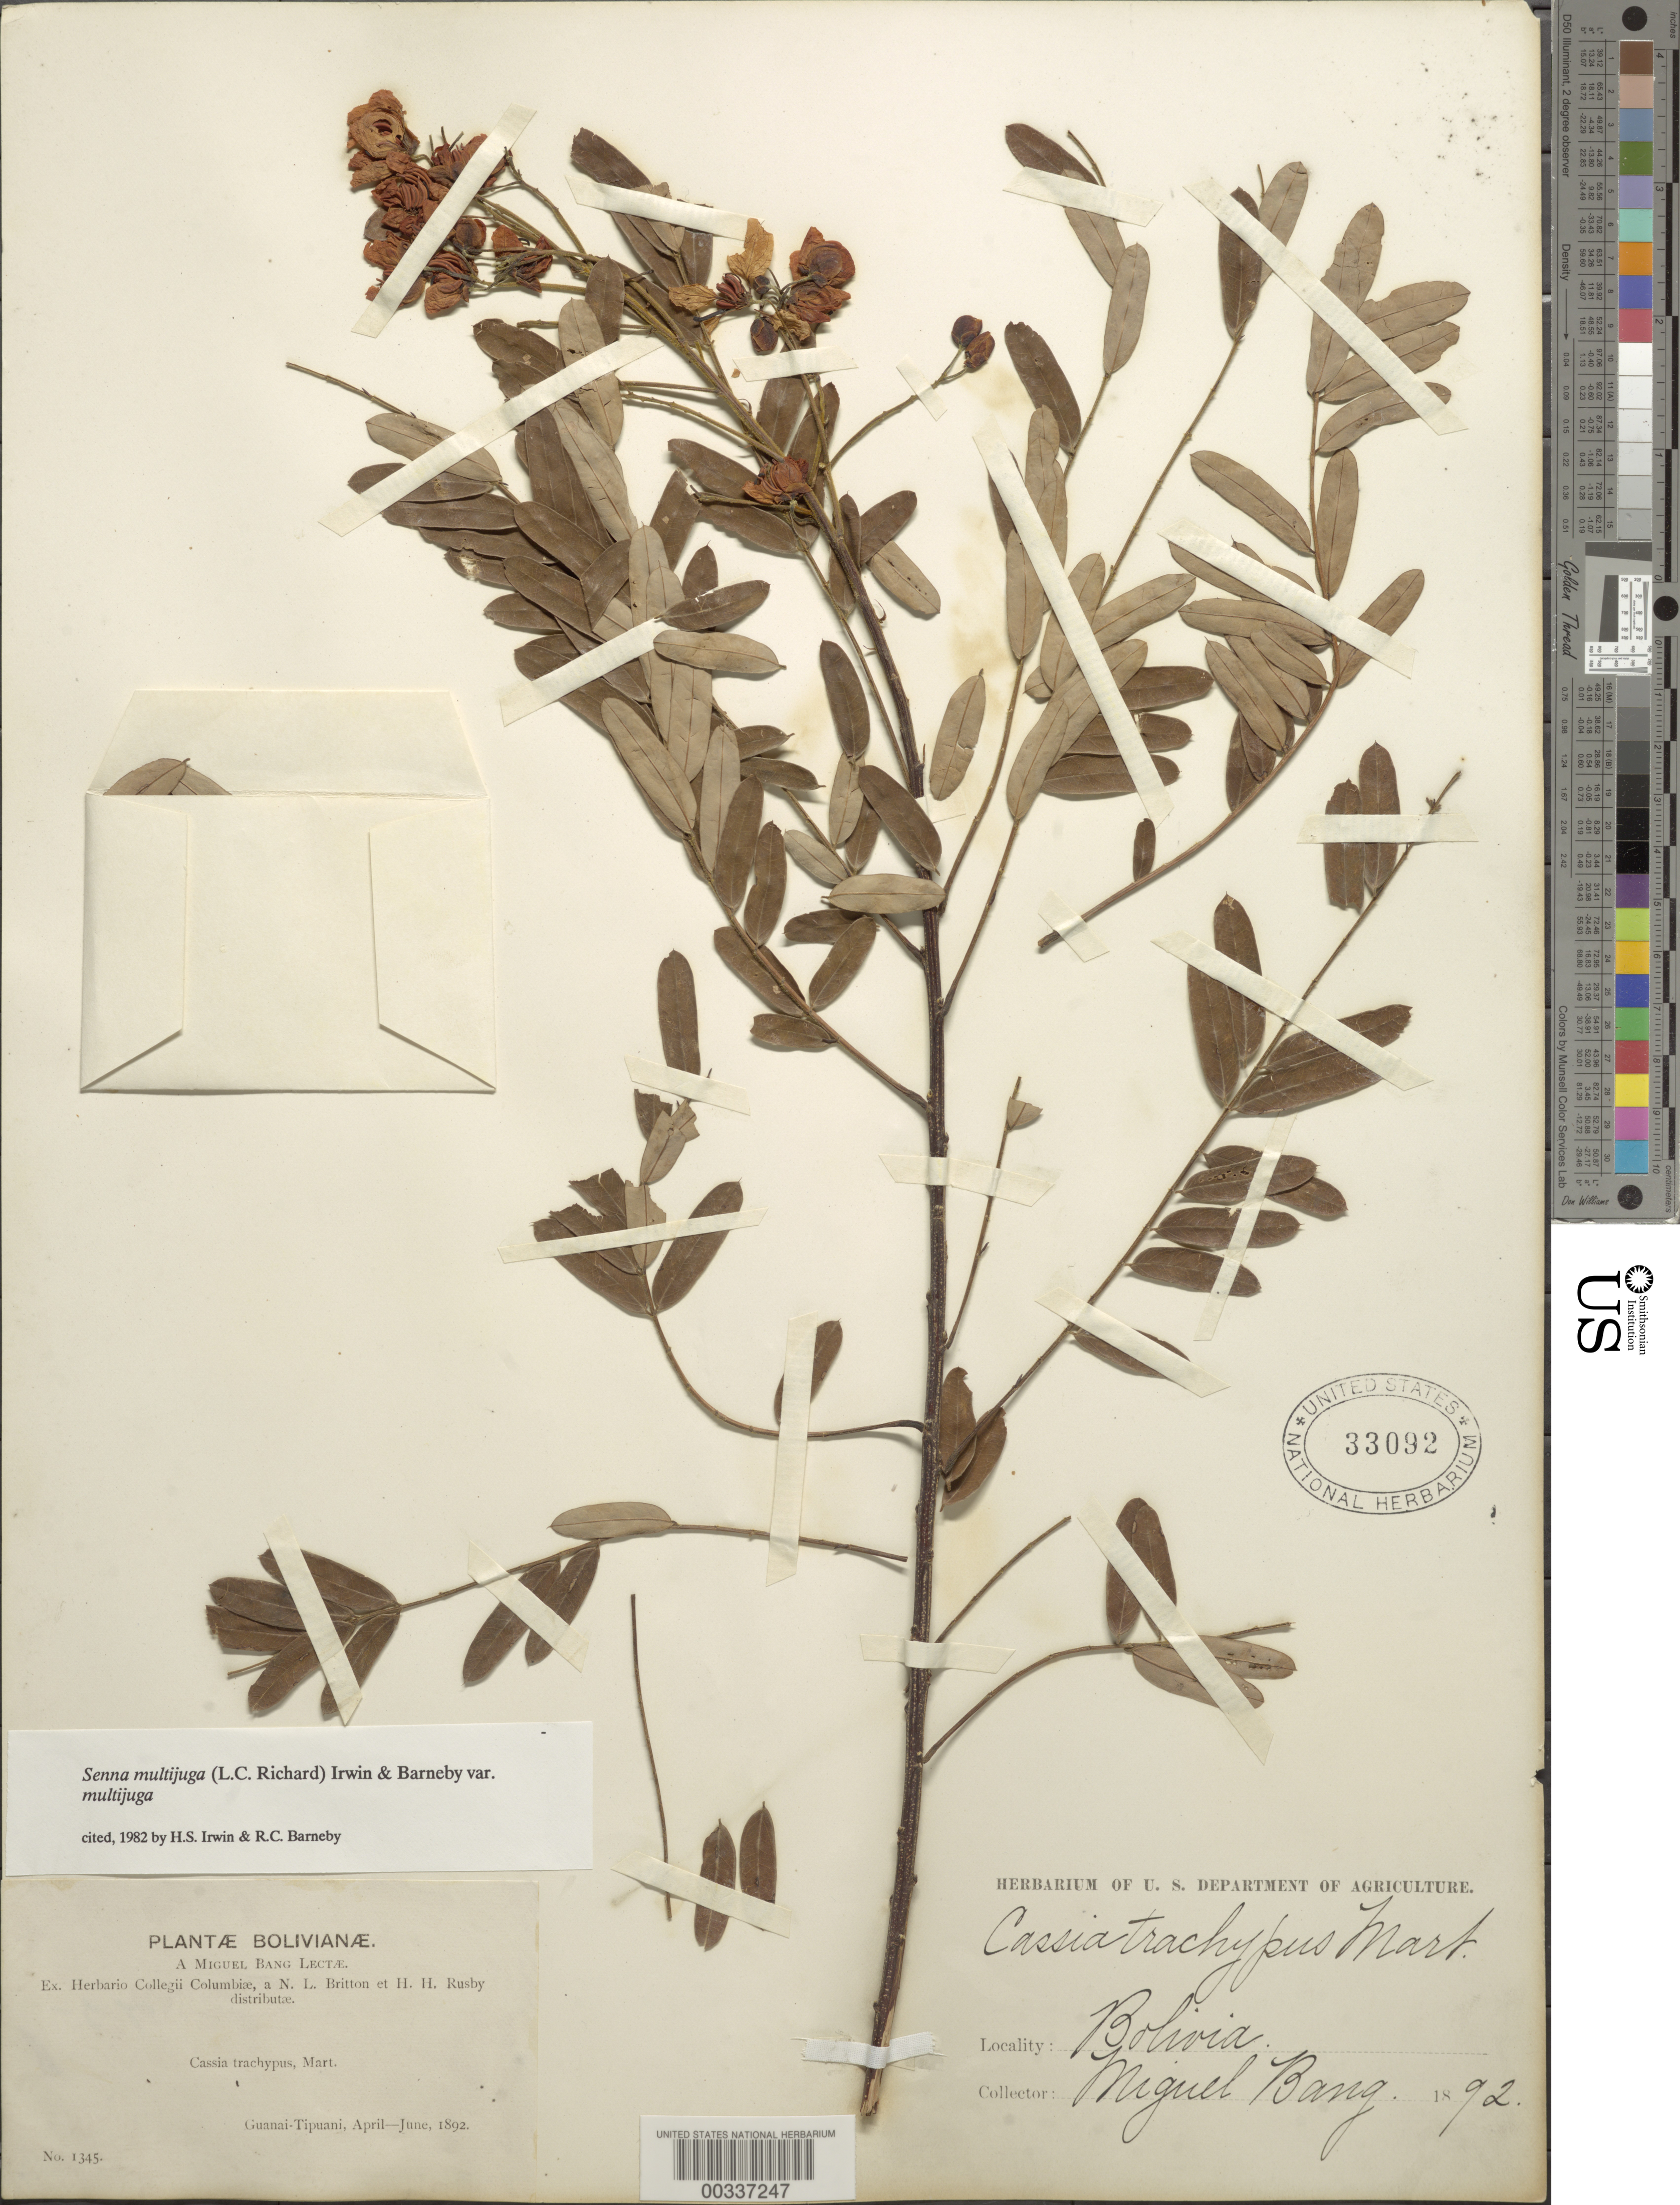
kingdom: Plantae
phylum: Tracheophyta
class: Magnoliopsida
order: Fabales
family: Fabaceae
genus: Senna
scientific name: Senna multijuga var. multijuga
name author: (Rich.) H.S. Irwin & Barneby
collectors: M. Bang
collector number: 1345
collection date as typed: Apr 1892 to -- Jun 1982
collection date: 1892-04/1982-06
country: Bolivia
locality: Guanai, Tipuani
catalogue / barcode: US 33092